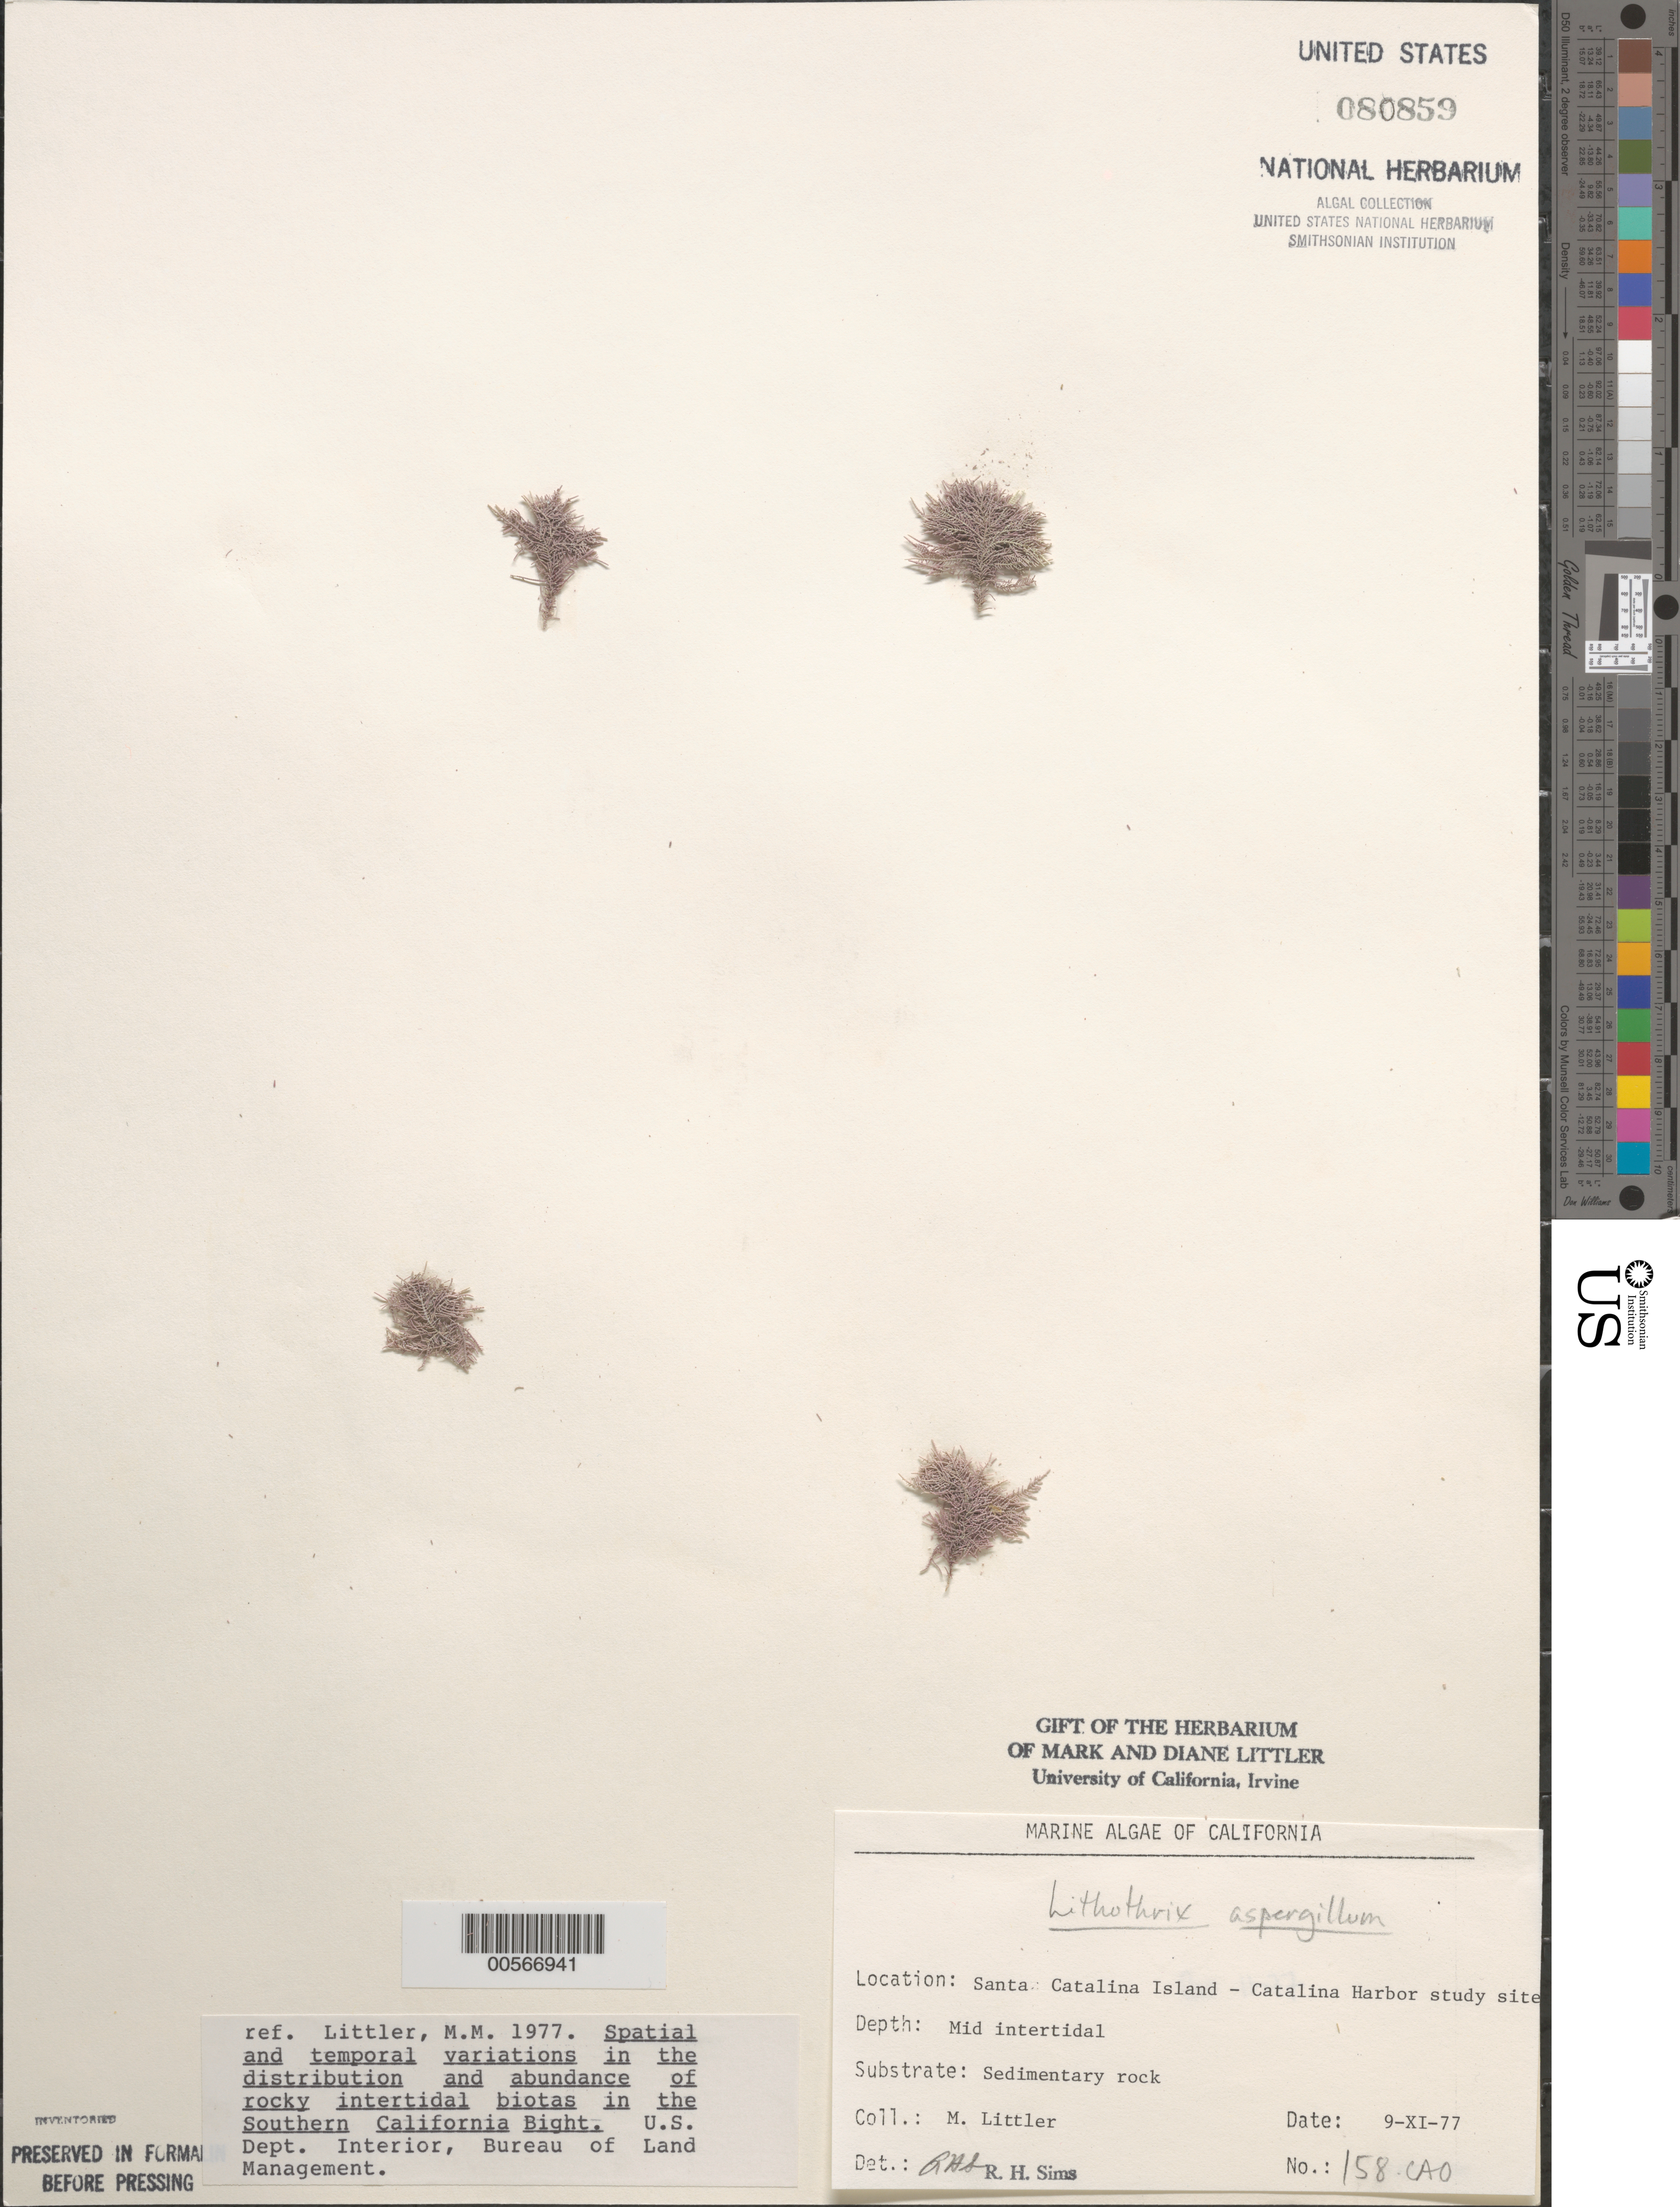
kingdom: Plantae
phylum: Rhodophyta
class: Florideophyceae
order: Corallinales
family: Lithophyllaceae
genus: Lithothrix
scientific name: Lithothrix aspergillum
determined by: Sims, Robert H.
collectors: M. M. Littler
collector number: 158-cao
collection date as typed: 09 Nov 1977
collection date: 1977-11-09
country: United States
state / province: California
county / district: Los Angeles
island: Santa Catalina Island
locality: West side of Catalina Harbor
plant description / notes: BLM-SOCALBIGHT Rocky Intertidal Survey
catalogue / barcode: US 80859